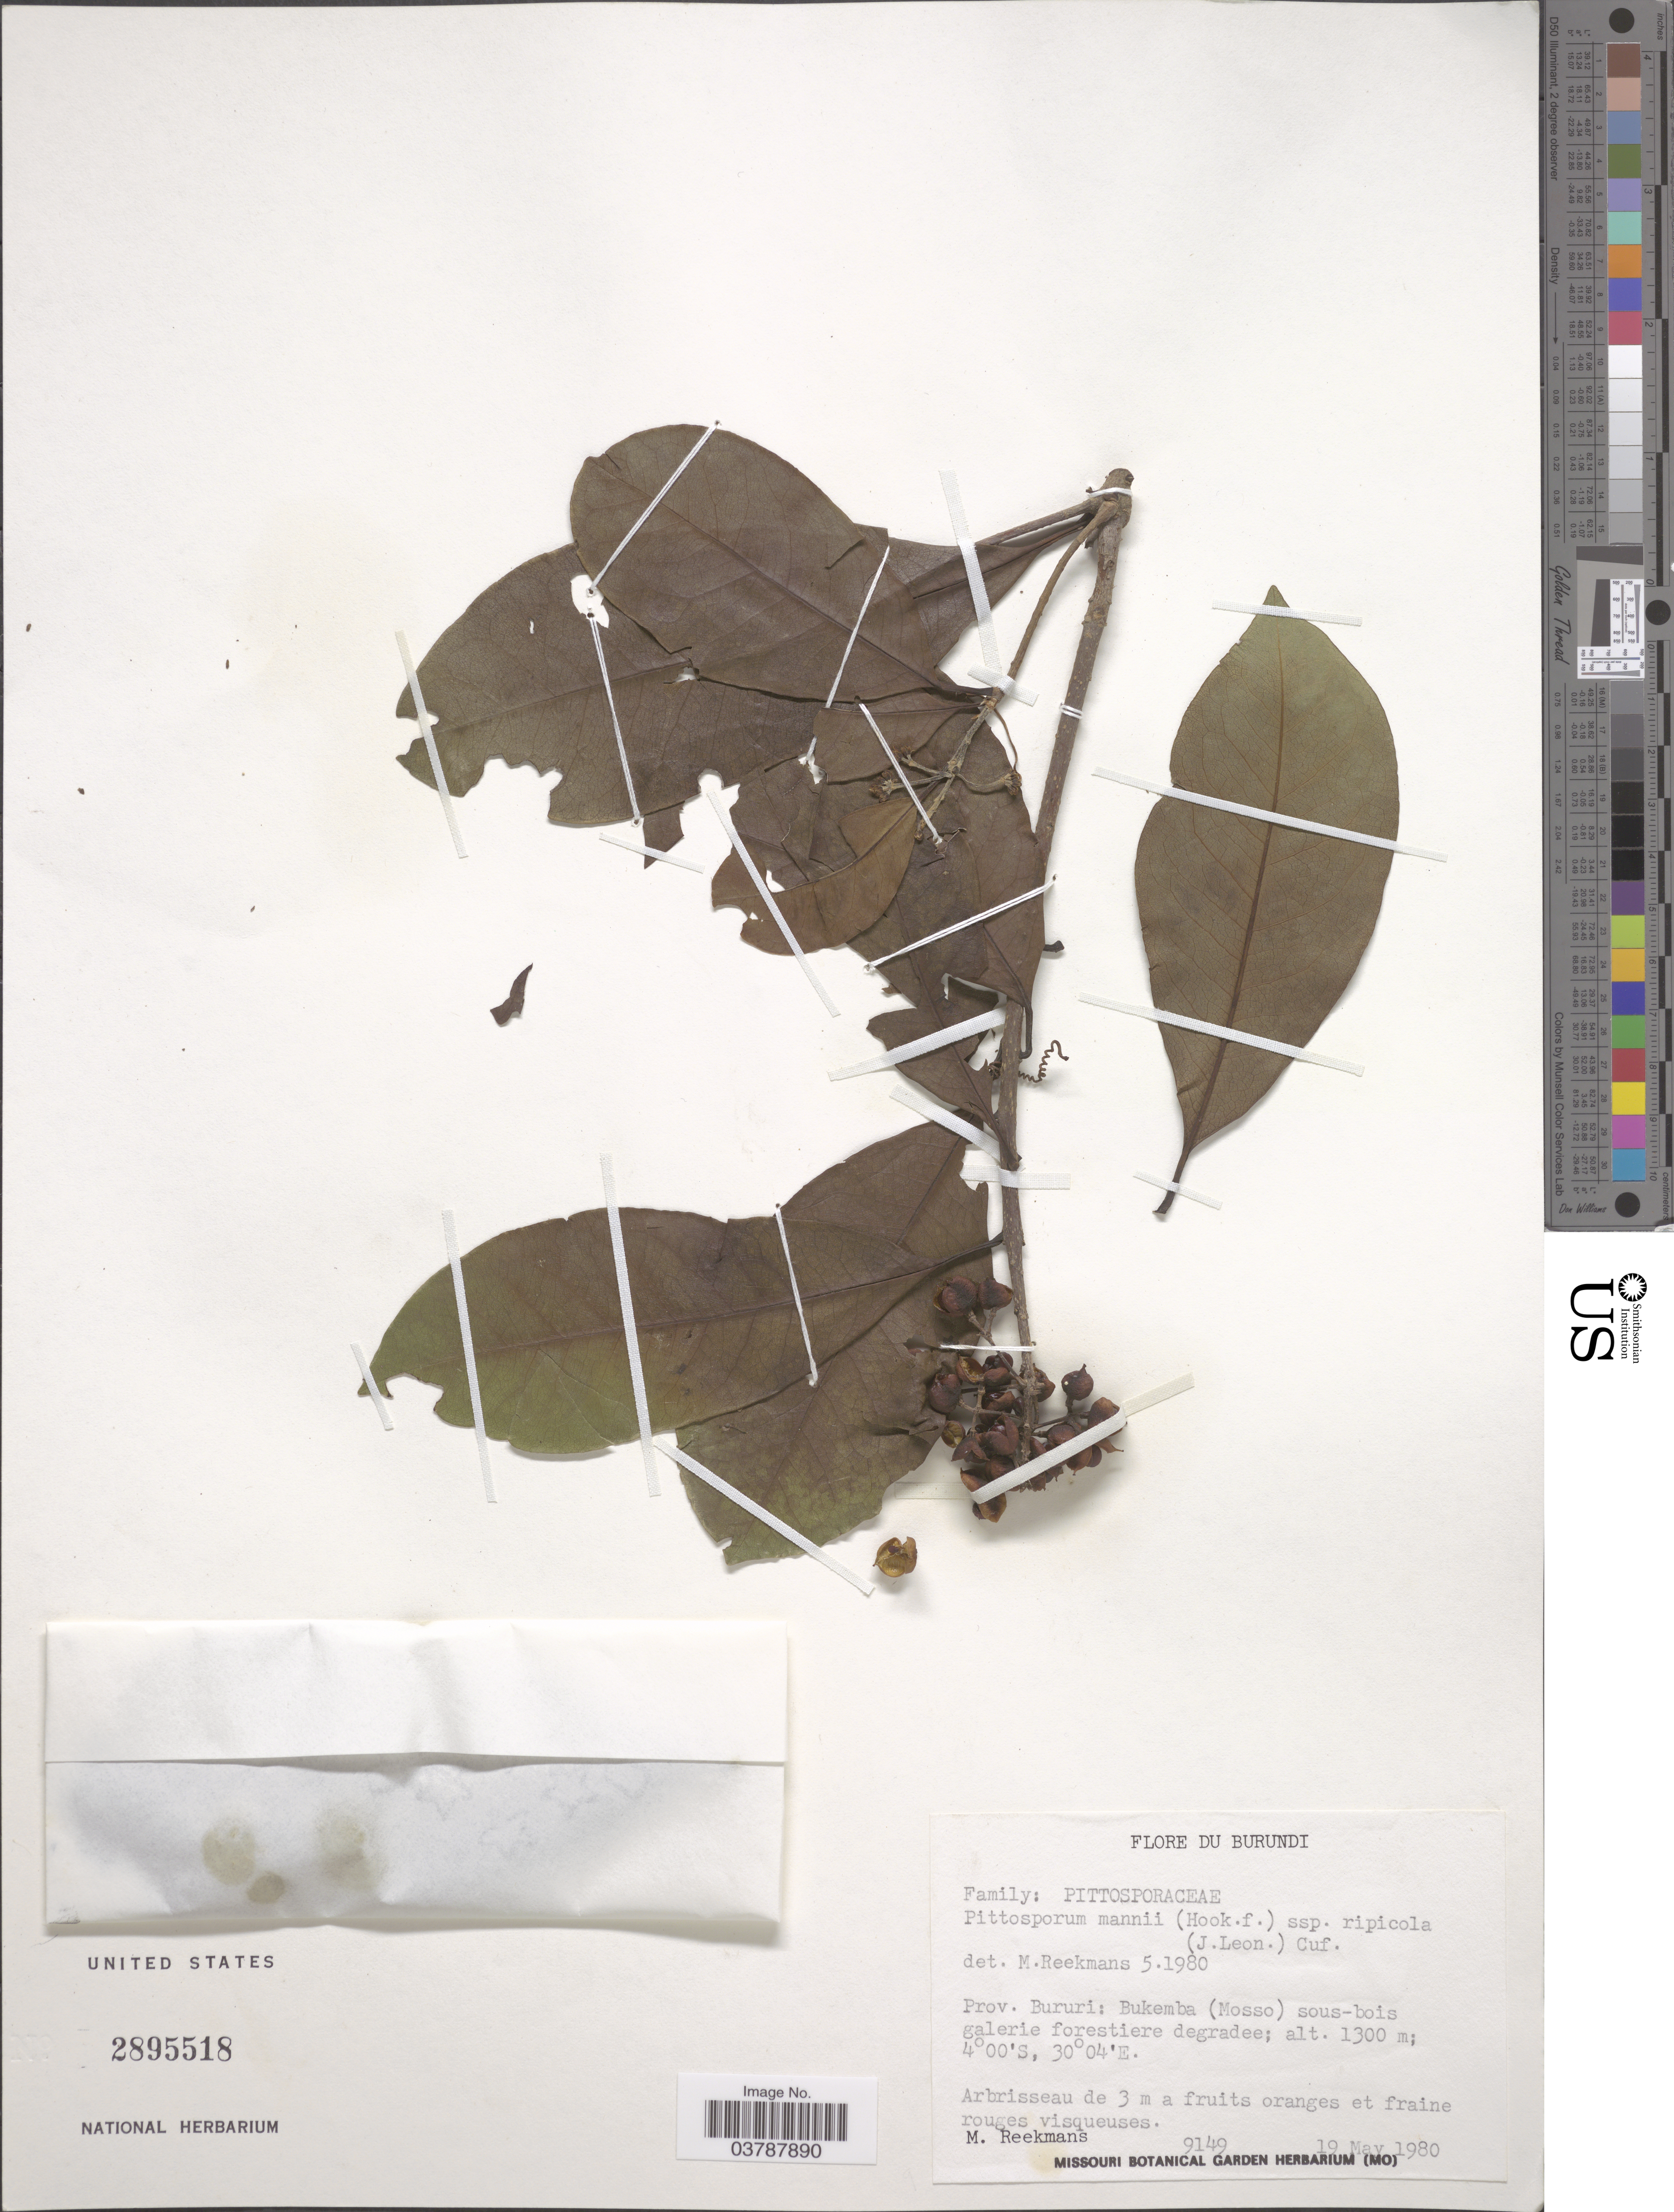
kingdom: Plantae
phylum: Tracheophyta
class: Magnoliopsida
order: Apiales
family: Pittosporaceae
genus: Pittosporum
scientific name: Pittosporum mannii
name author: Hook. f.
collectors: M. Reekmans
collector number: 9149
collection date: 1980-05-19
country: Burundi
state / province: Bururi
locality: Bukemba (Mosso) sous-bois galerie forestiere degradee.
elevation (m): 1300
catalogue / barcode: US 2895518